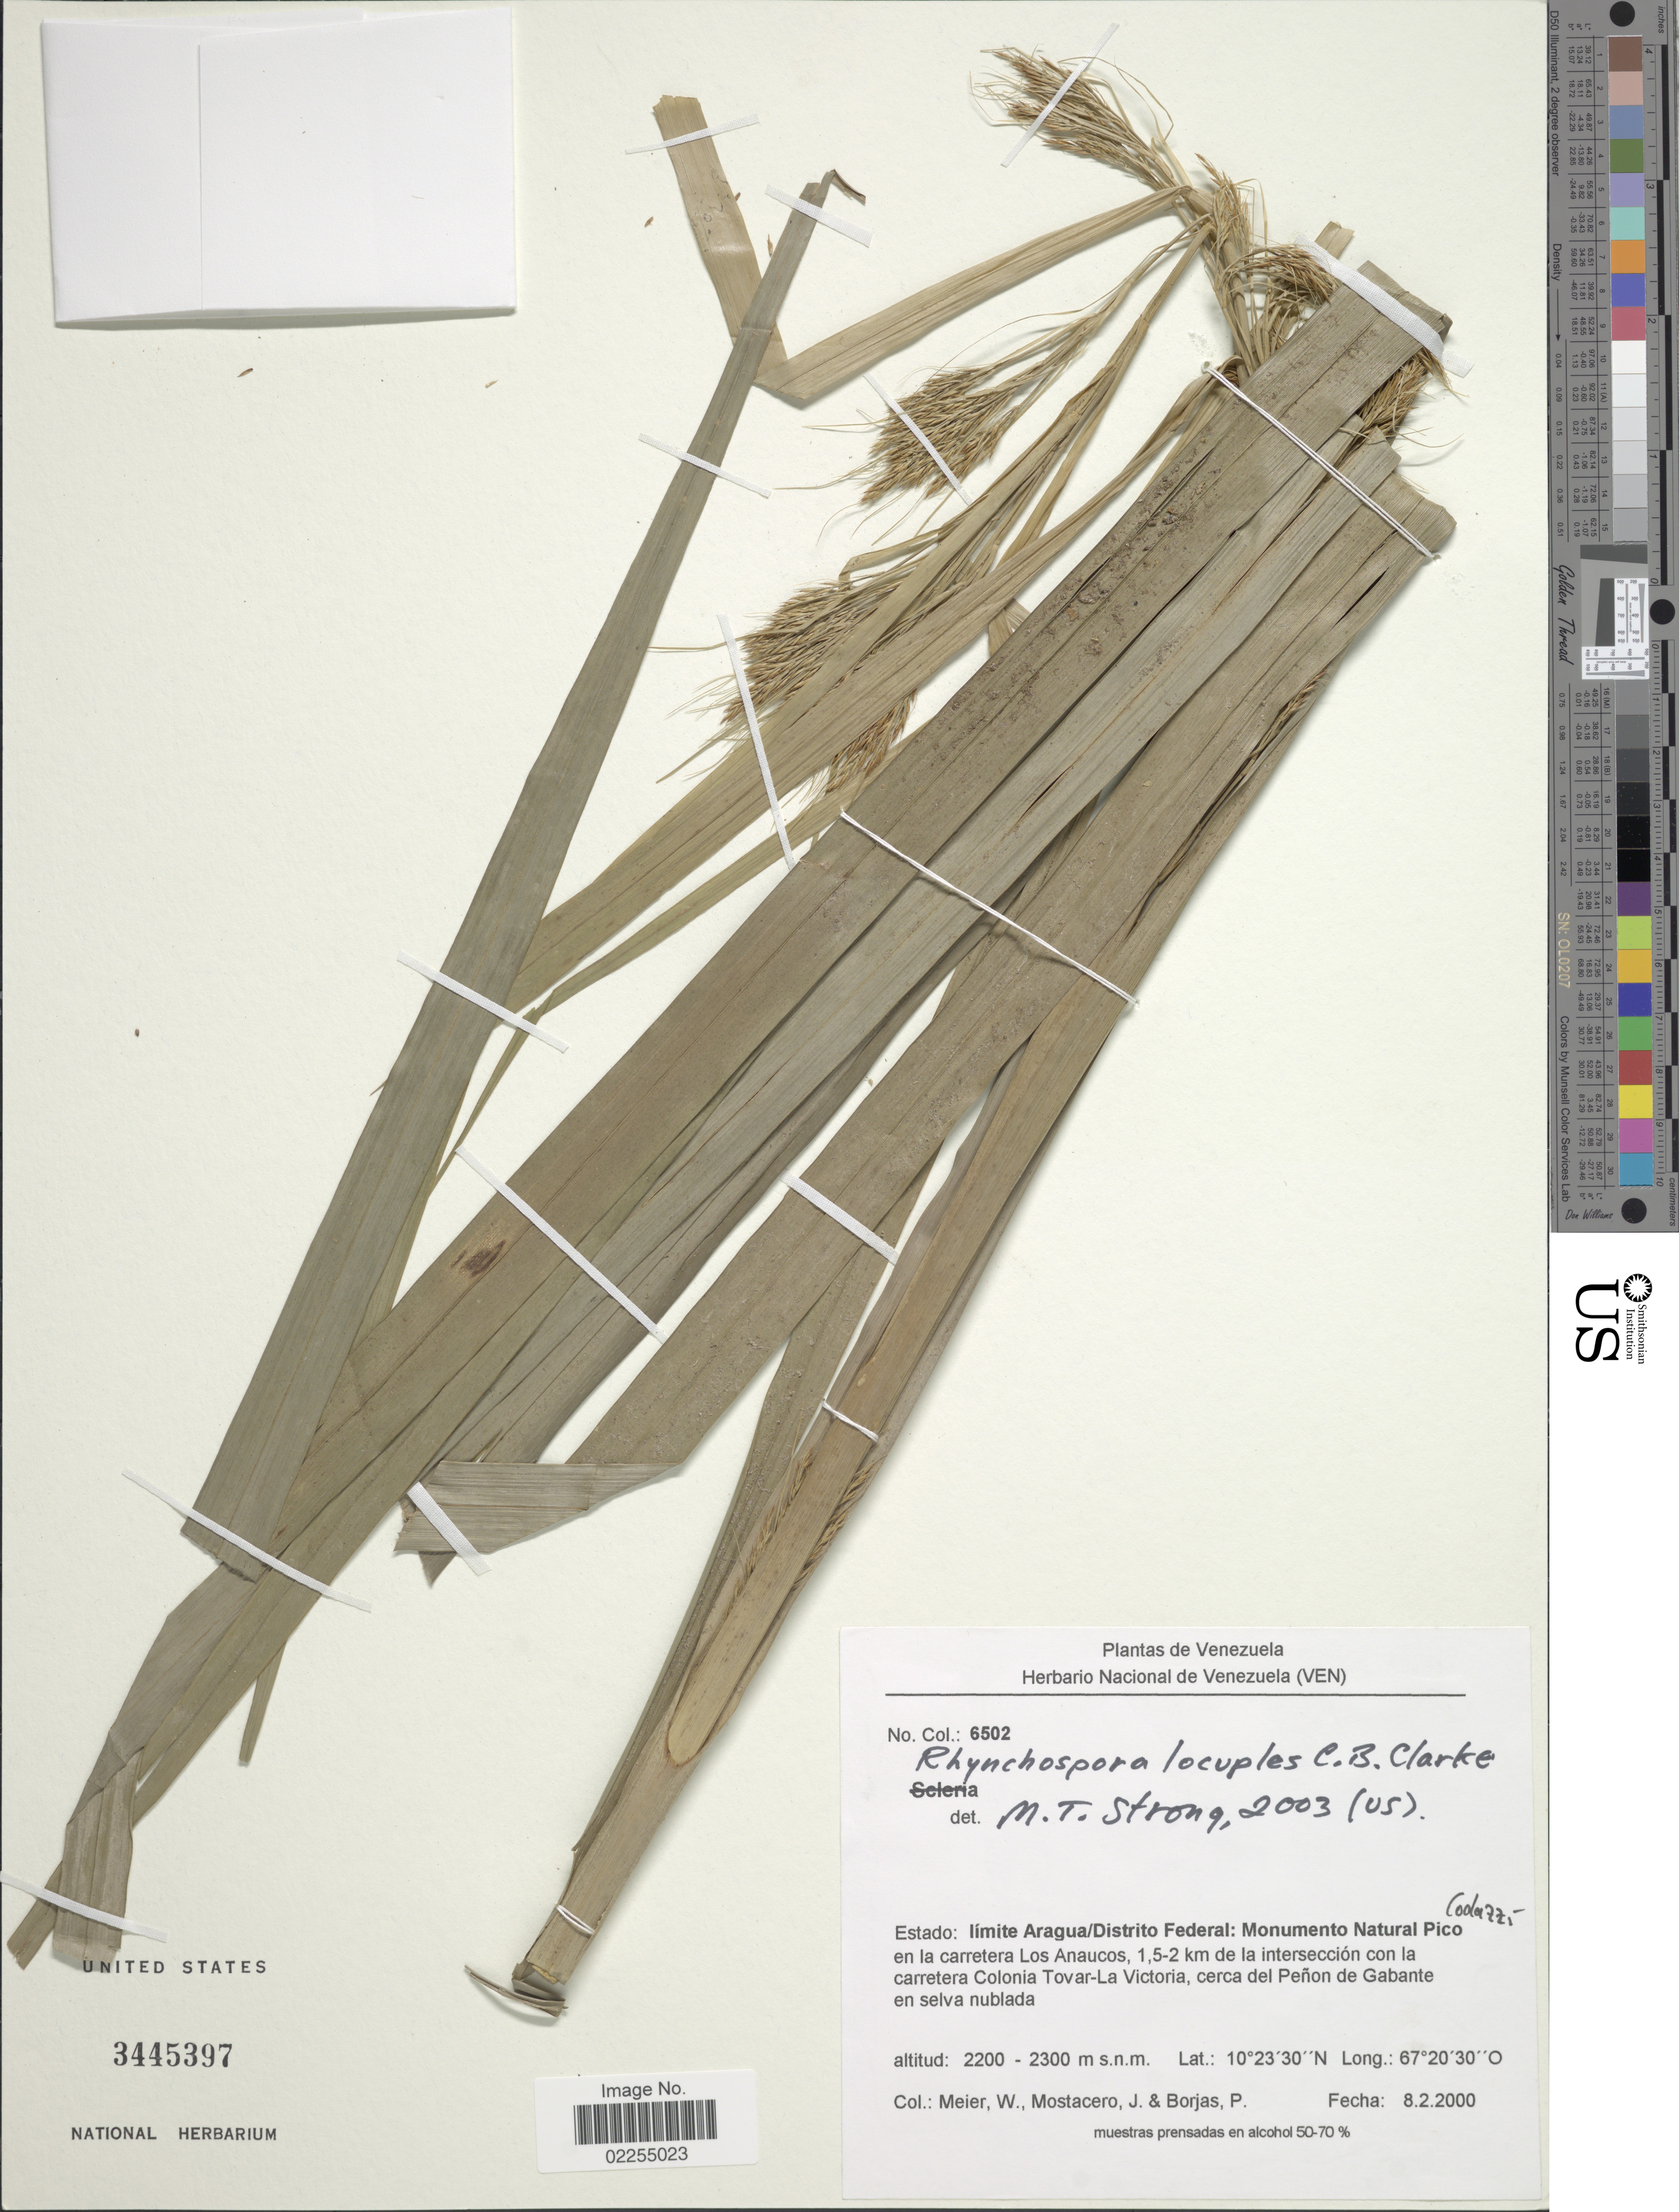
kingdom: Plantae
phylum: Tracheophyta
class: Liliopsida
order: Poales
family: Cyperaceae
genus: Rhynchospora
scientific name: Rhynchospora locuples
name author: C.B. Clarke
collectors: W. Meier, J. Mostacero & P. Borjas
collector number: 6502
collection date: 2000-02-08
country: Venezuela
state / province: Aragua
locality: Limite Aragua/Distrito Federal: Monumento Natural Pico en la carretera Los Anaucos, 1,5-2 km de la interseccion con la carretera Colonia Tovar-La Victoria, cerca del Penon de Gabante en selva nublada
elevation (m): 2200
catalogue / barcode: US 3445397